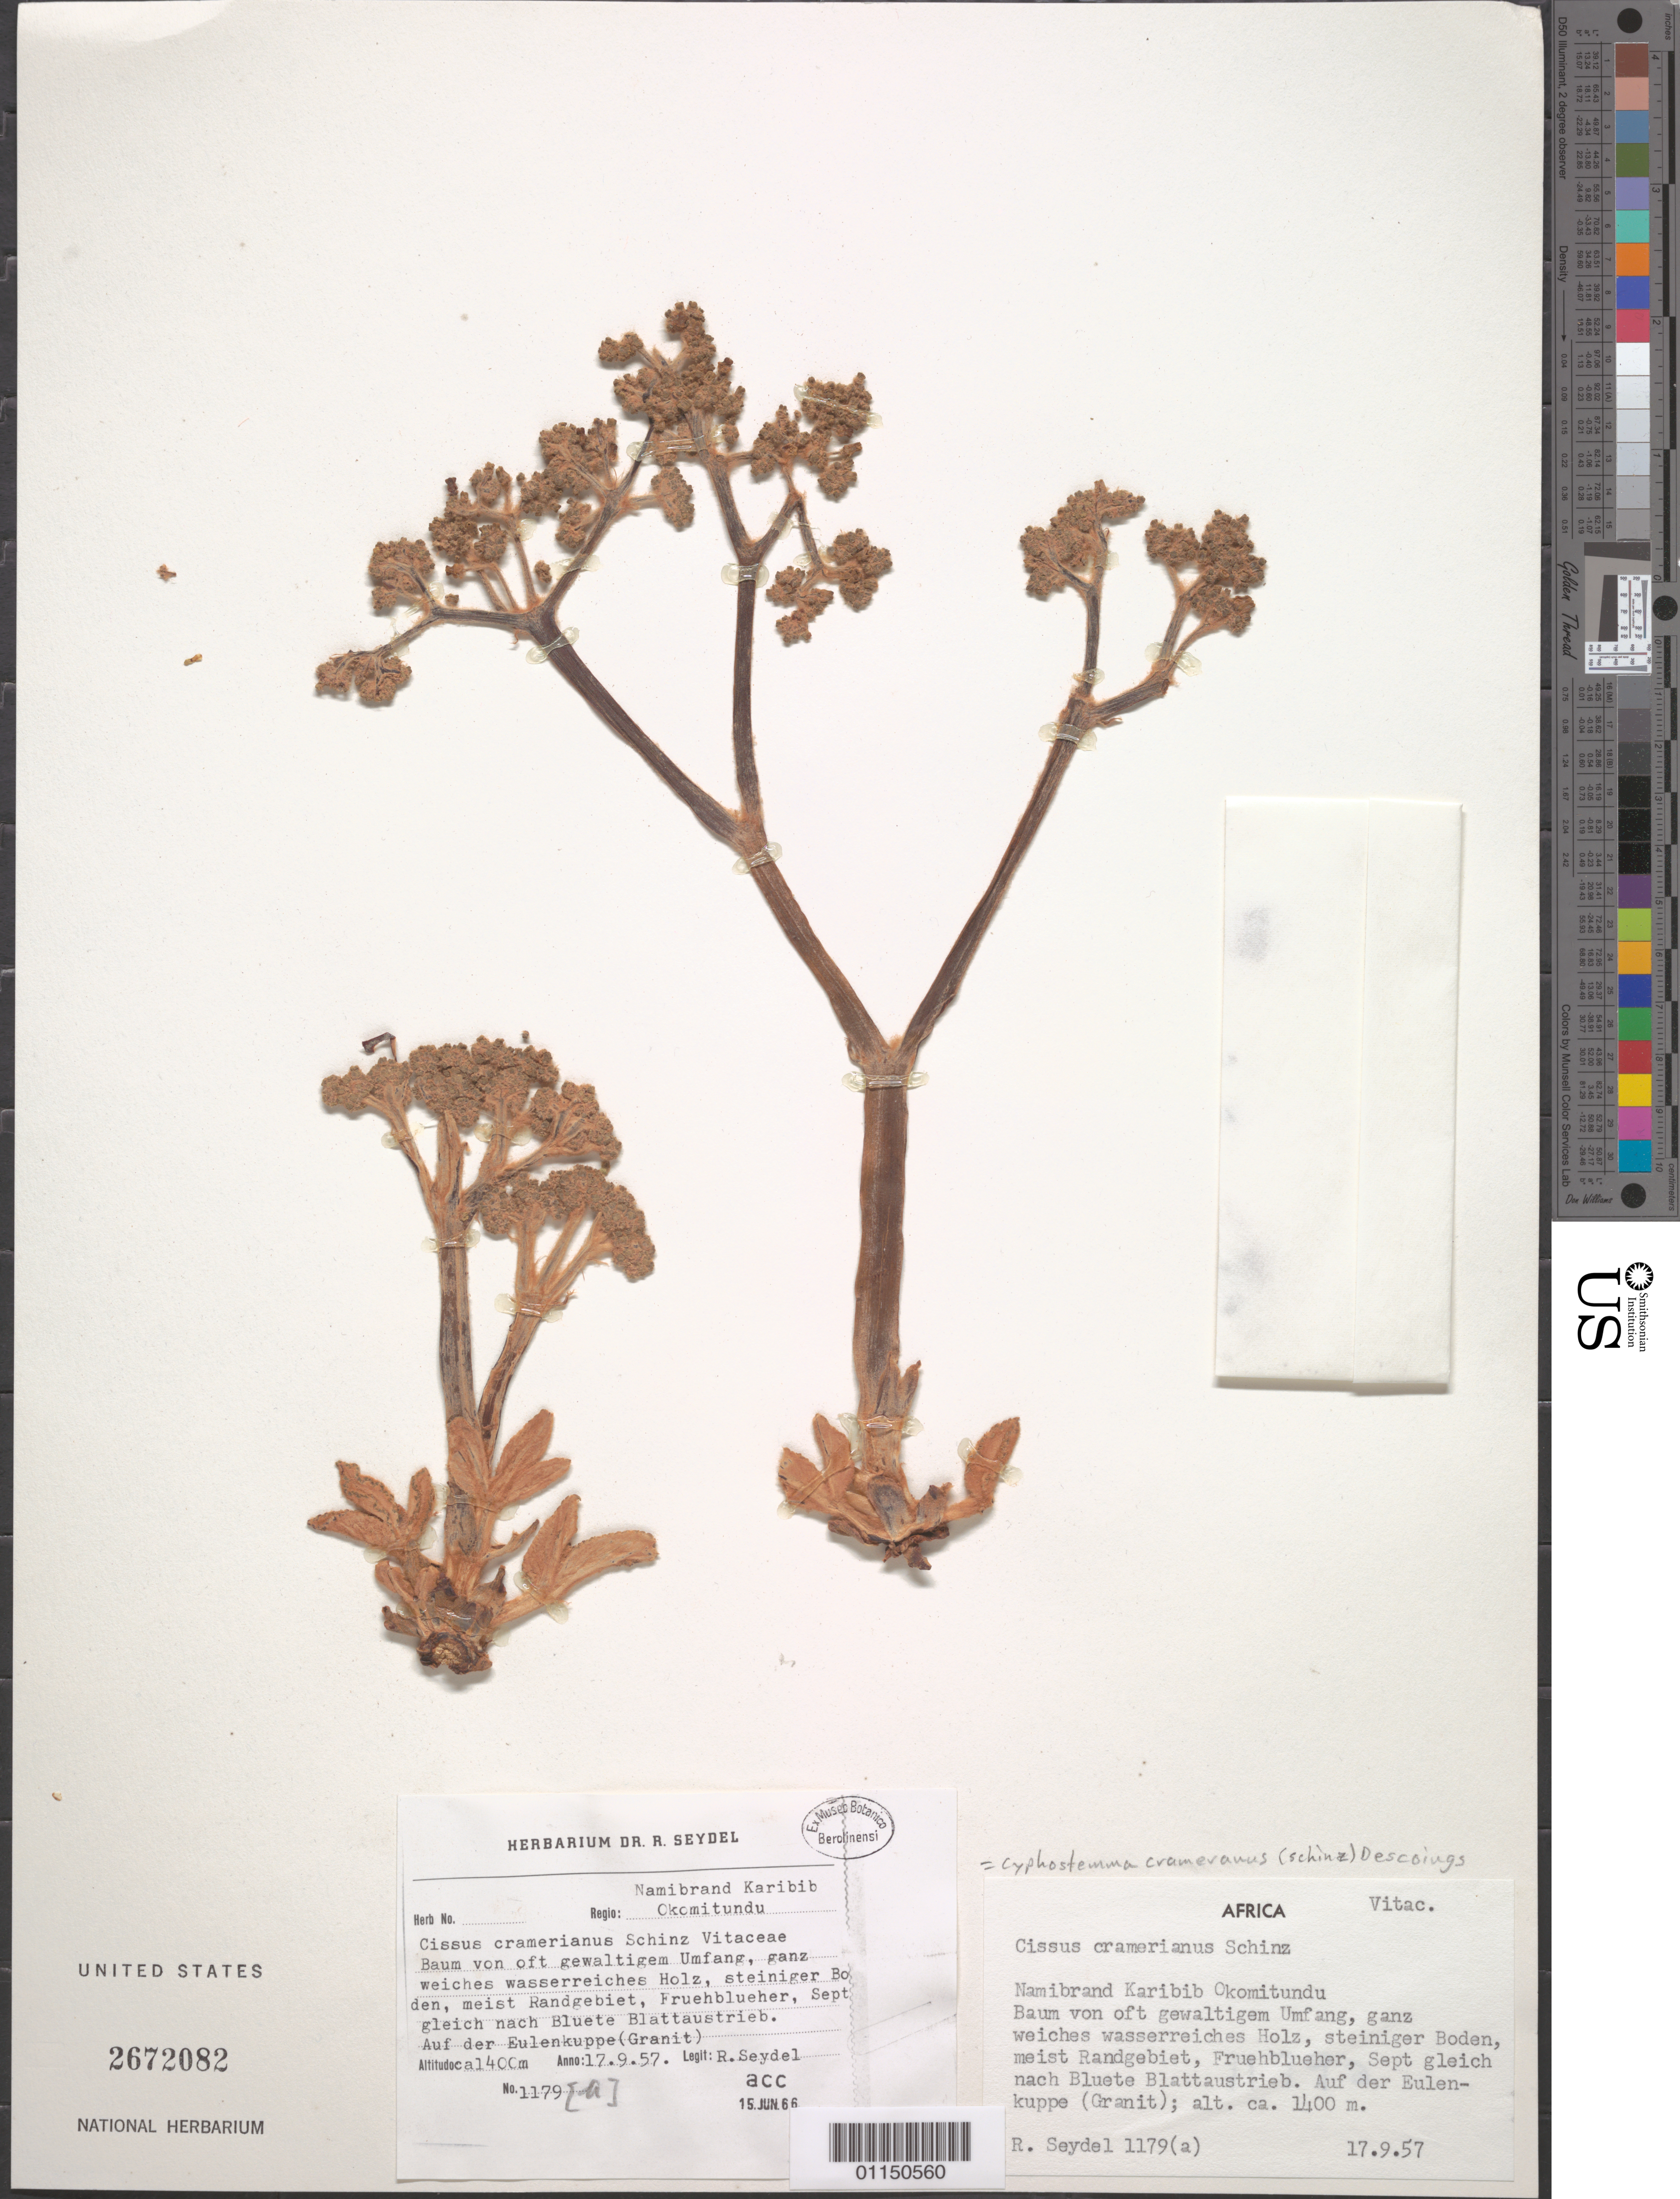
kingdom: Plantae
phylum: Tracheophyta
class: Magnoliopsida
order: Vitales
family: Vitaceae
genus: Cyphostemma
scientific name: Cyphostemma cramerianum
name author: (Schinz) Desc.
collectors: R. Seydel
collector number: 1179 a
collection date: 1957-09-17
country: Namibia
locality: Okomitundu.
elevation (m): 1400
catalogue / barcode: US 2672082